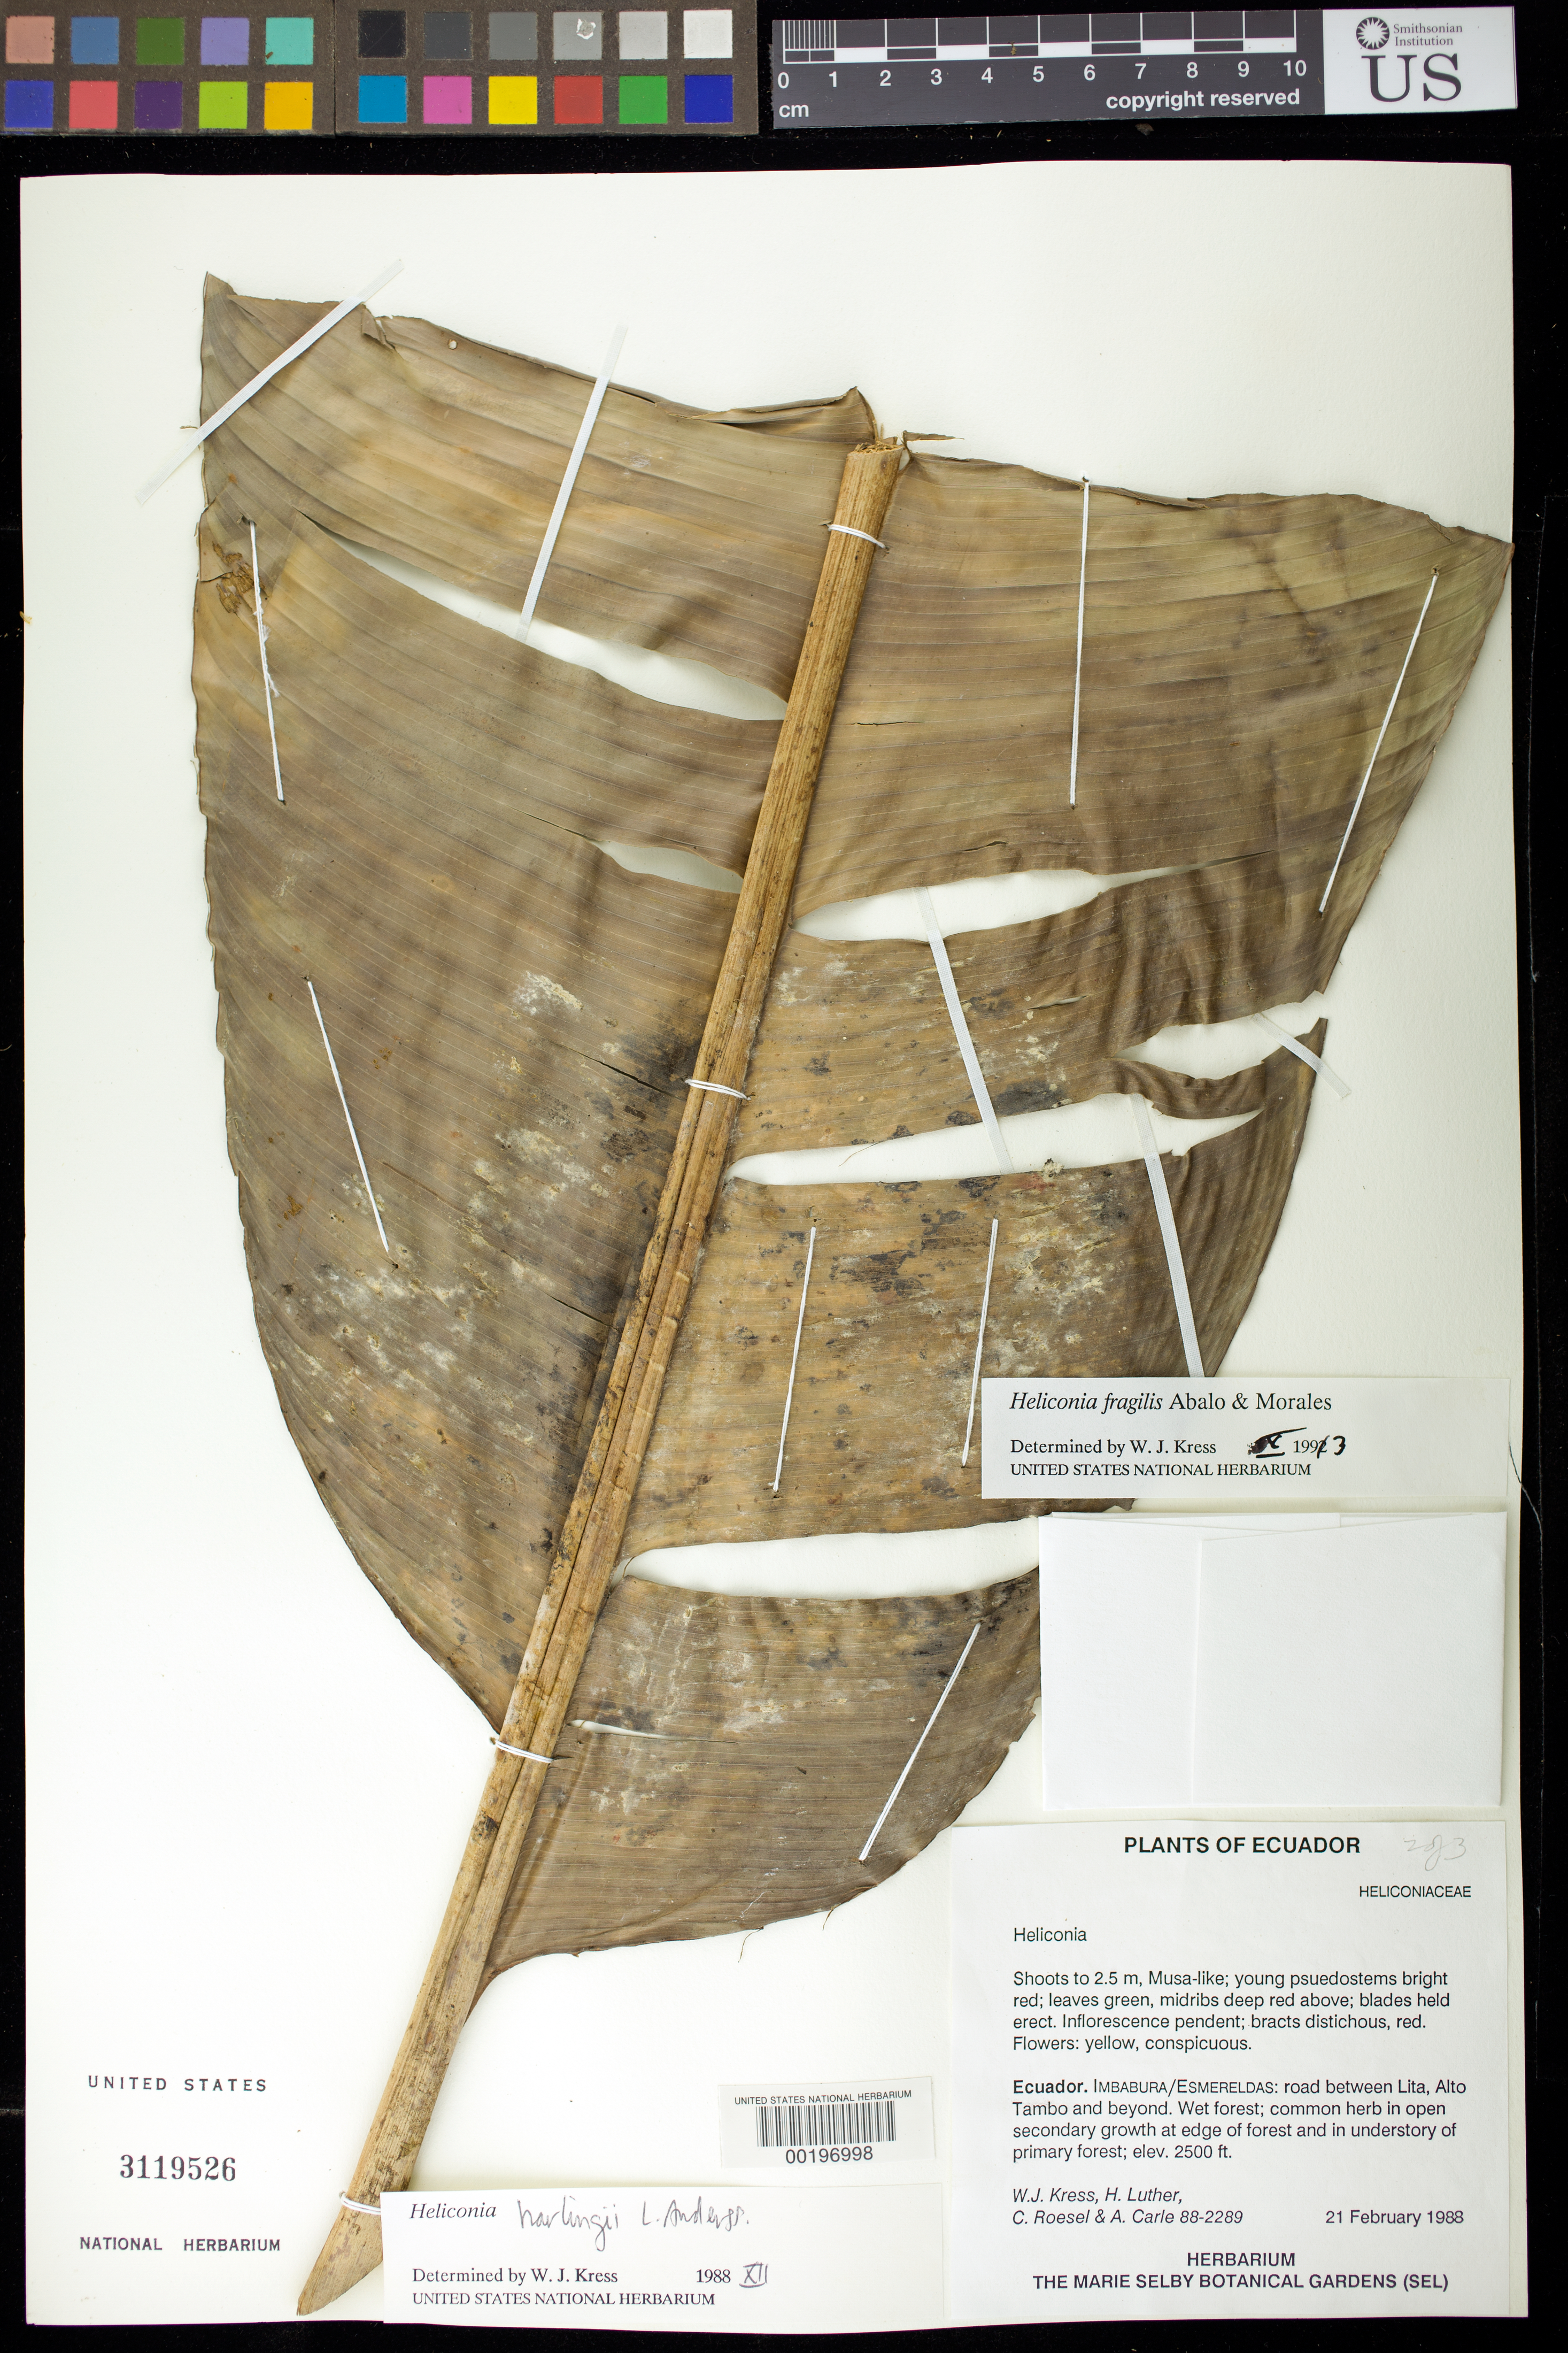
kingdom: Plantae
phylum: Tracheophyta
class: Liliopsida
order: Zingiberales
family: Heliconiaceae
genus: Heliconia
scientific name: Heliconia fragilis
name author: Abalo & G. Morales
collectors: W. J. Kress, Harry E. Luther, C. S. Roesel & A. Carle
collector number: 88-2289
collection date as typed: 21 Feb 1988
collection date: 1988-02-21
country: Ecuador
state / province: Esmeraldas / Imbabura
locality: Between Lita, Alto Tambo and beyond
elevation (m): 762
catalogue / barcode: US 3119526